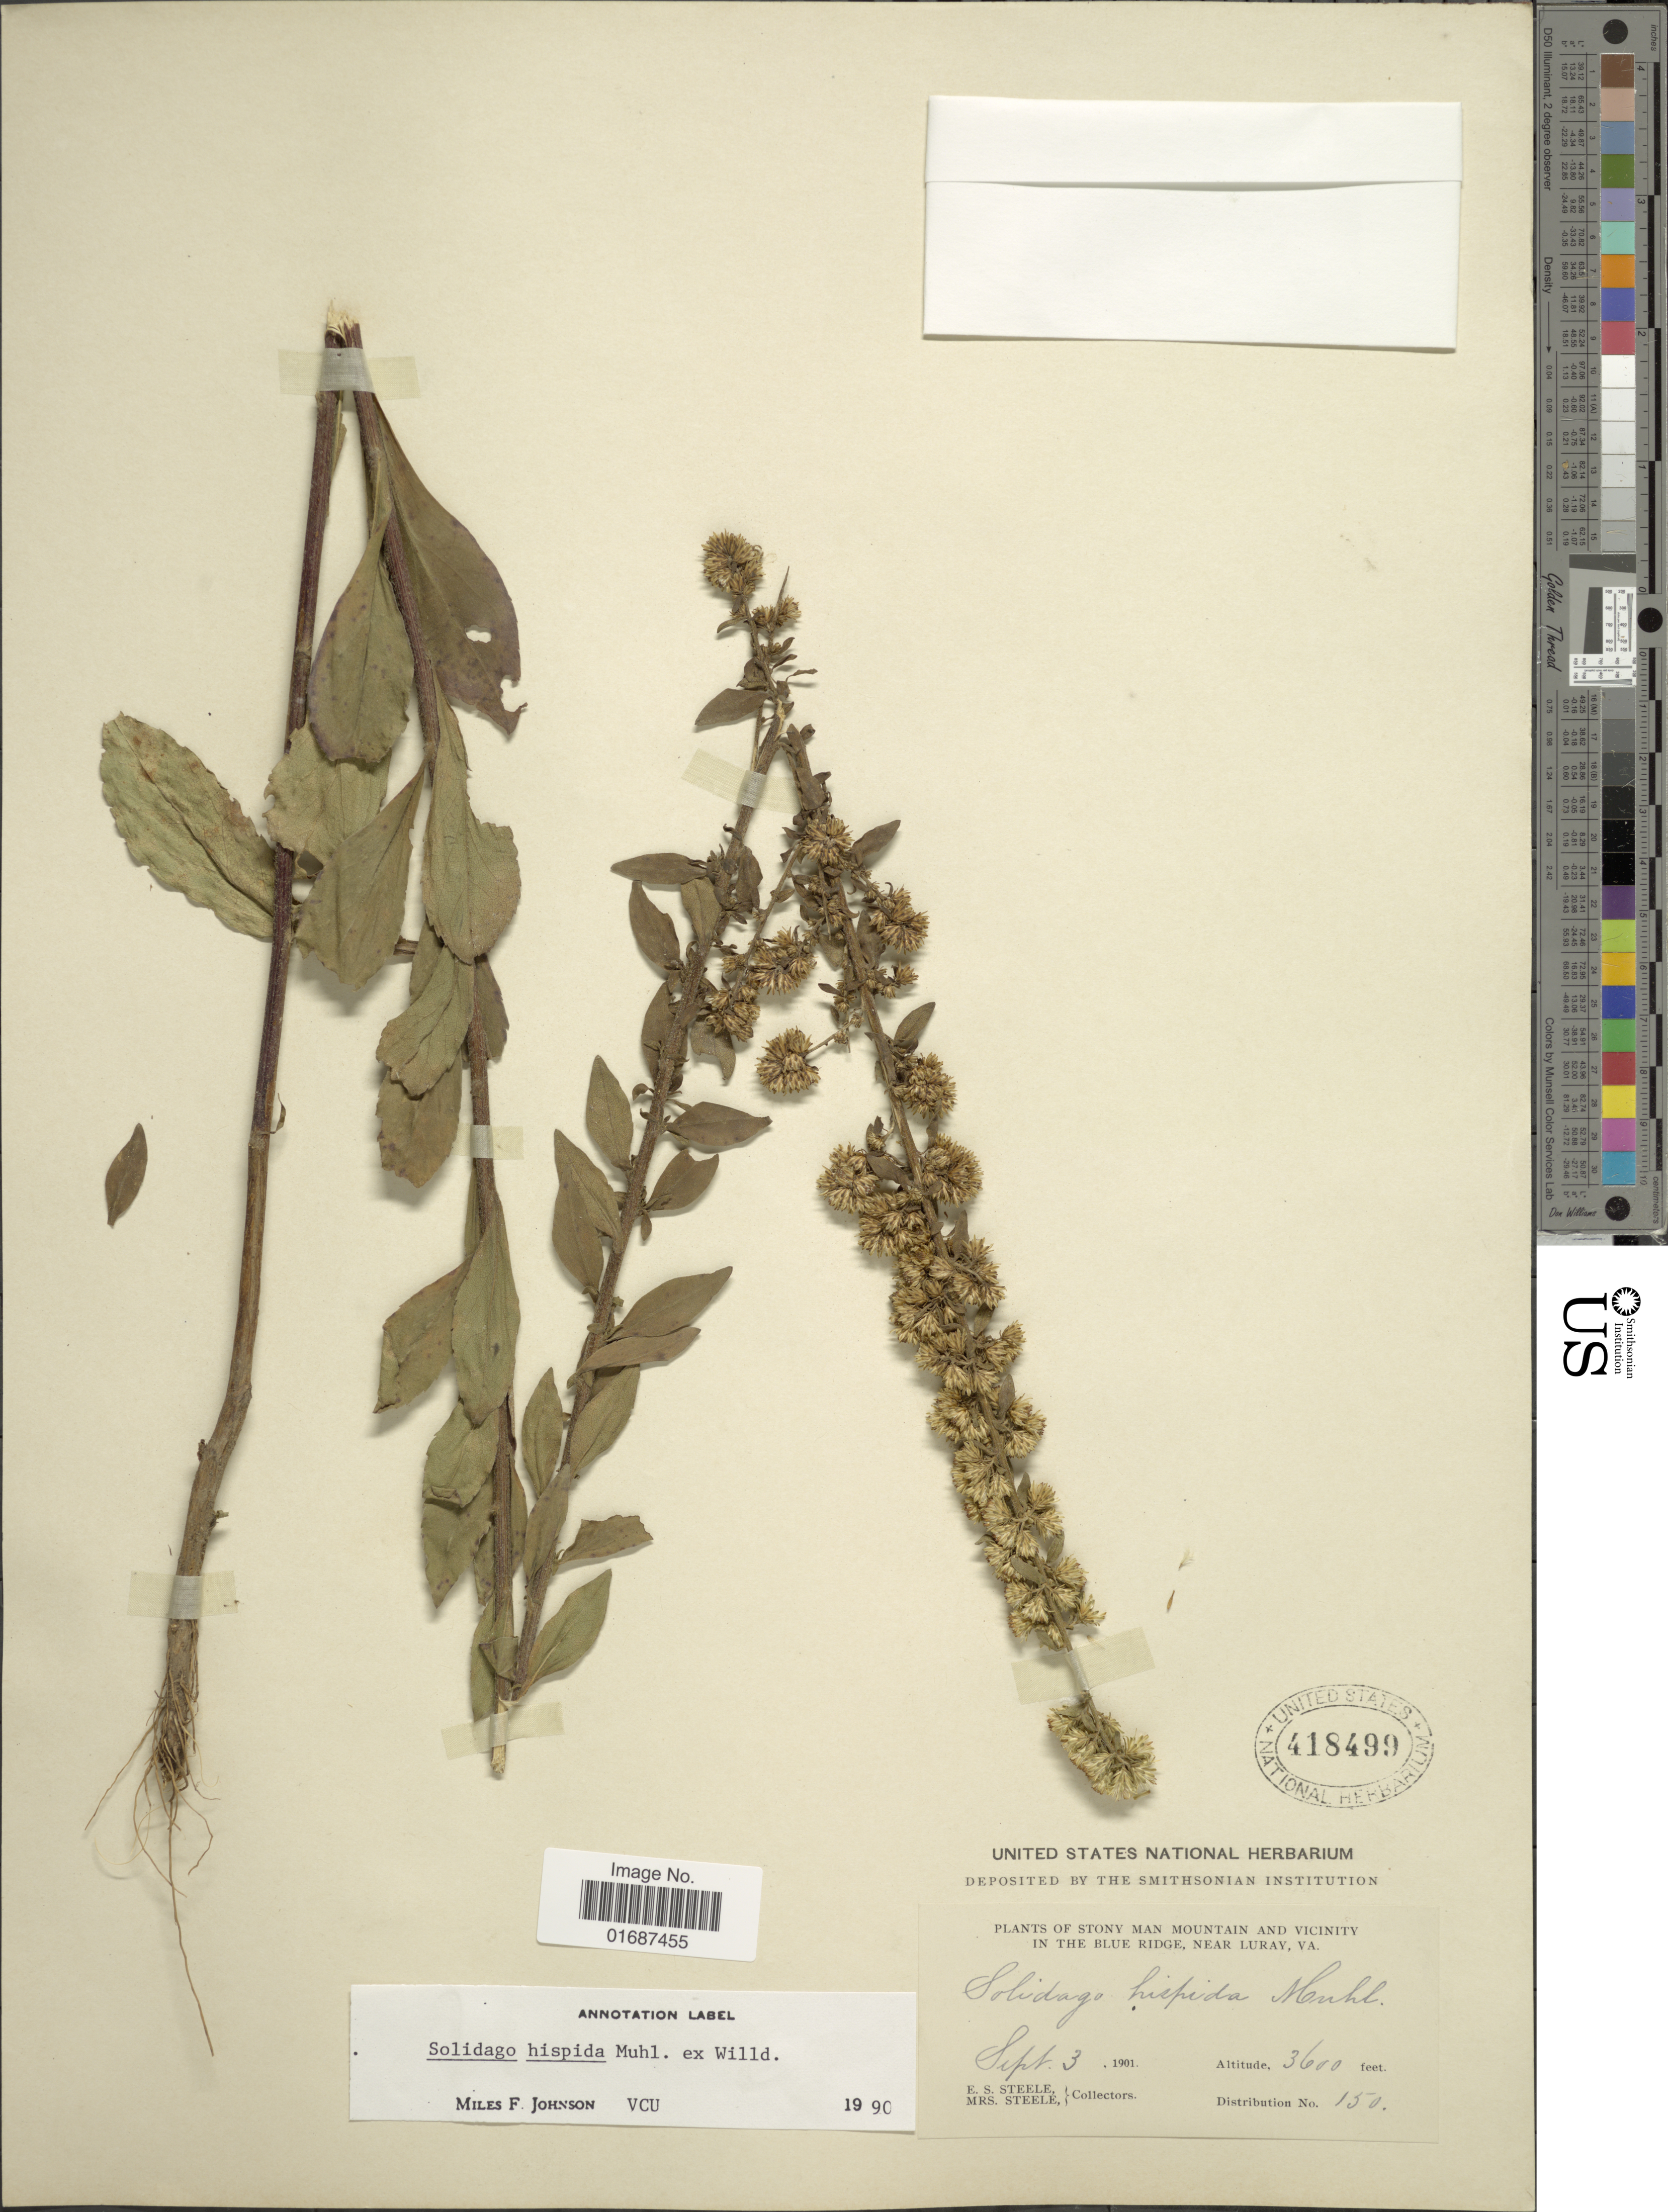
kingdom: Plantae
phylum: Tracheophyta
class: Magnoliopsida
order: Asterales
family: Asteraceae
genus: Solidago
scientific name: Solidago hispida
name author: Muhl. ex Willd.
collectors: E. Steele & Mrs. E. S. Steele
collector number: Distribution150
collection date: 1901-09-03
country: United States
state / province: Virginia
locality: Stony Man Mountain and vicinity in the Blue Ridge, Near Luray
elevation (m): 1097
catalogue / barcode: US 418499